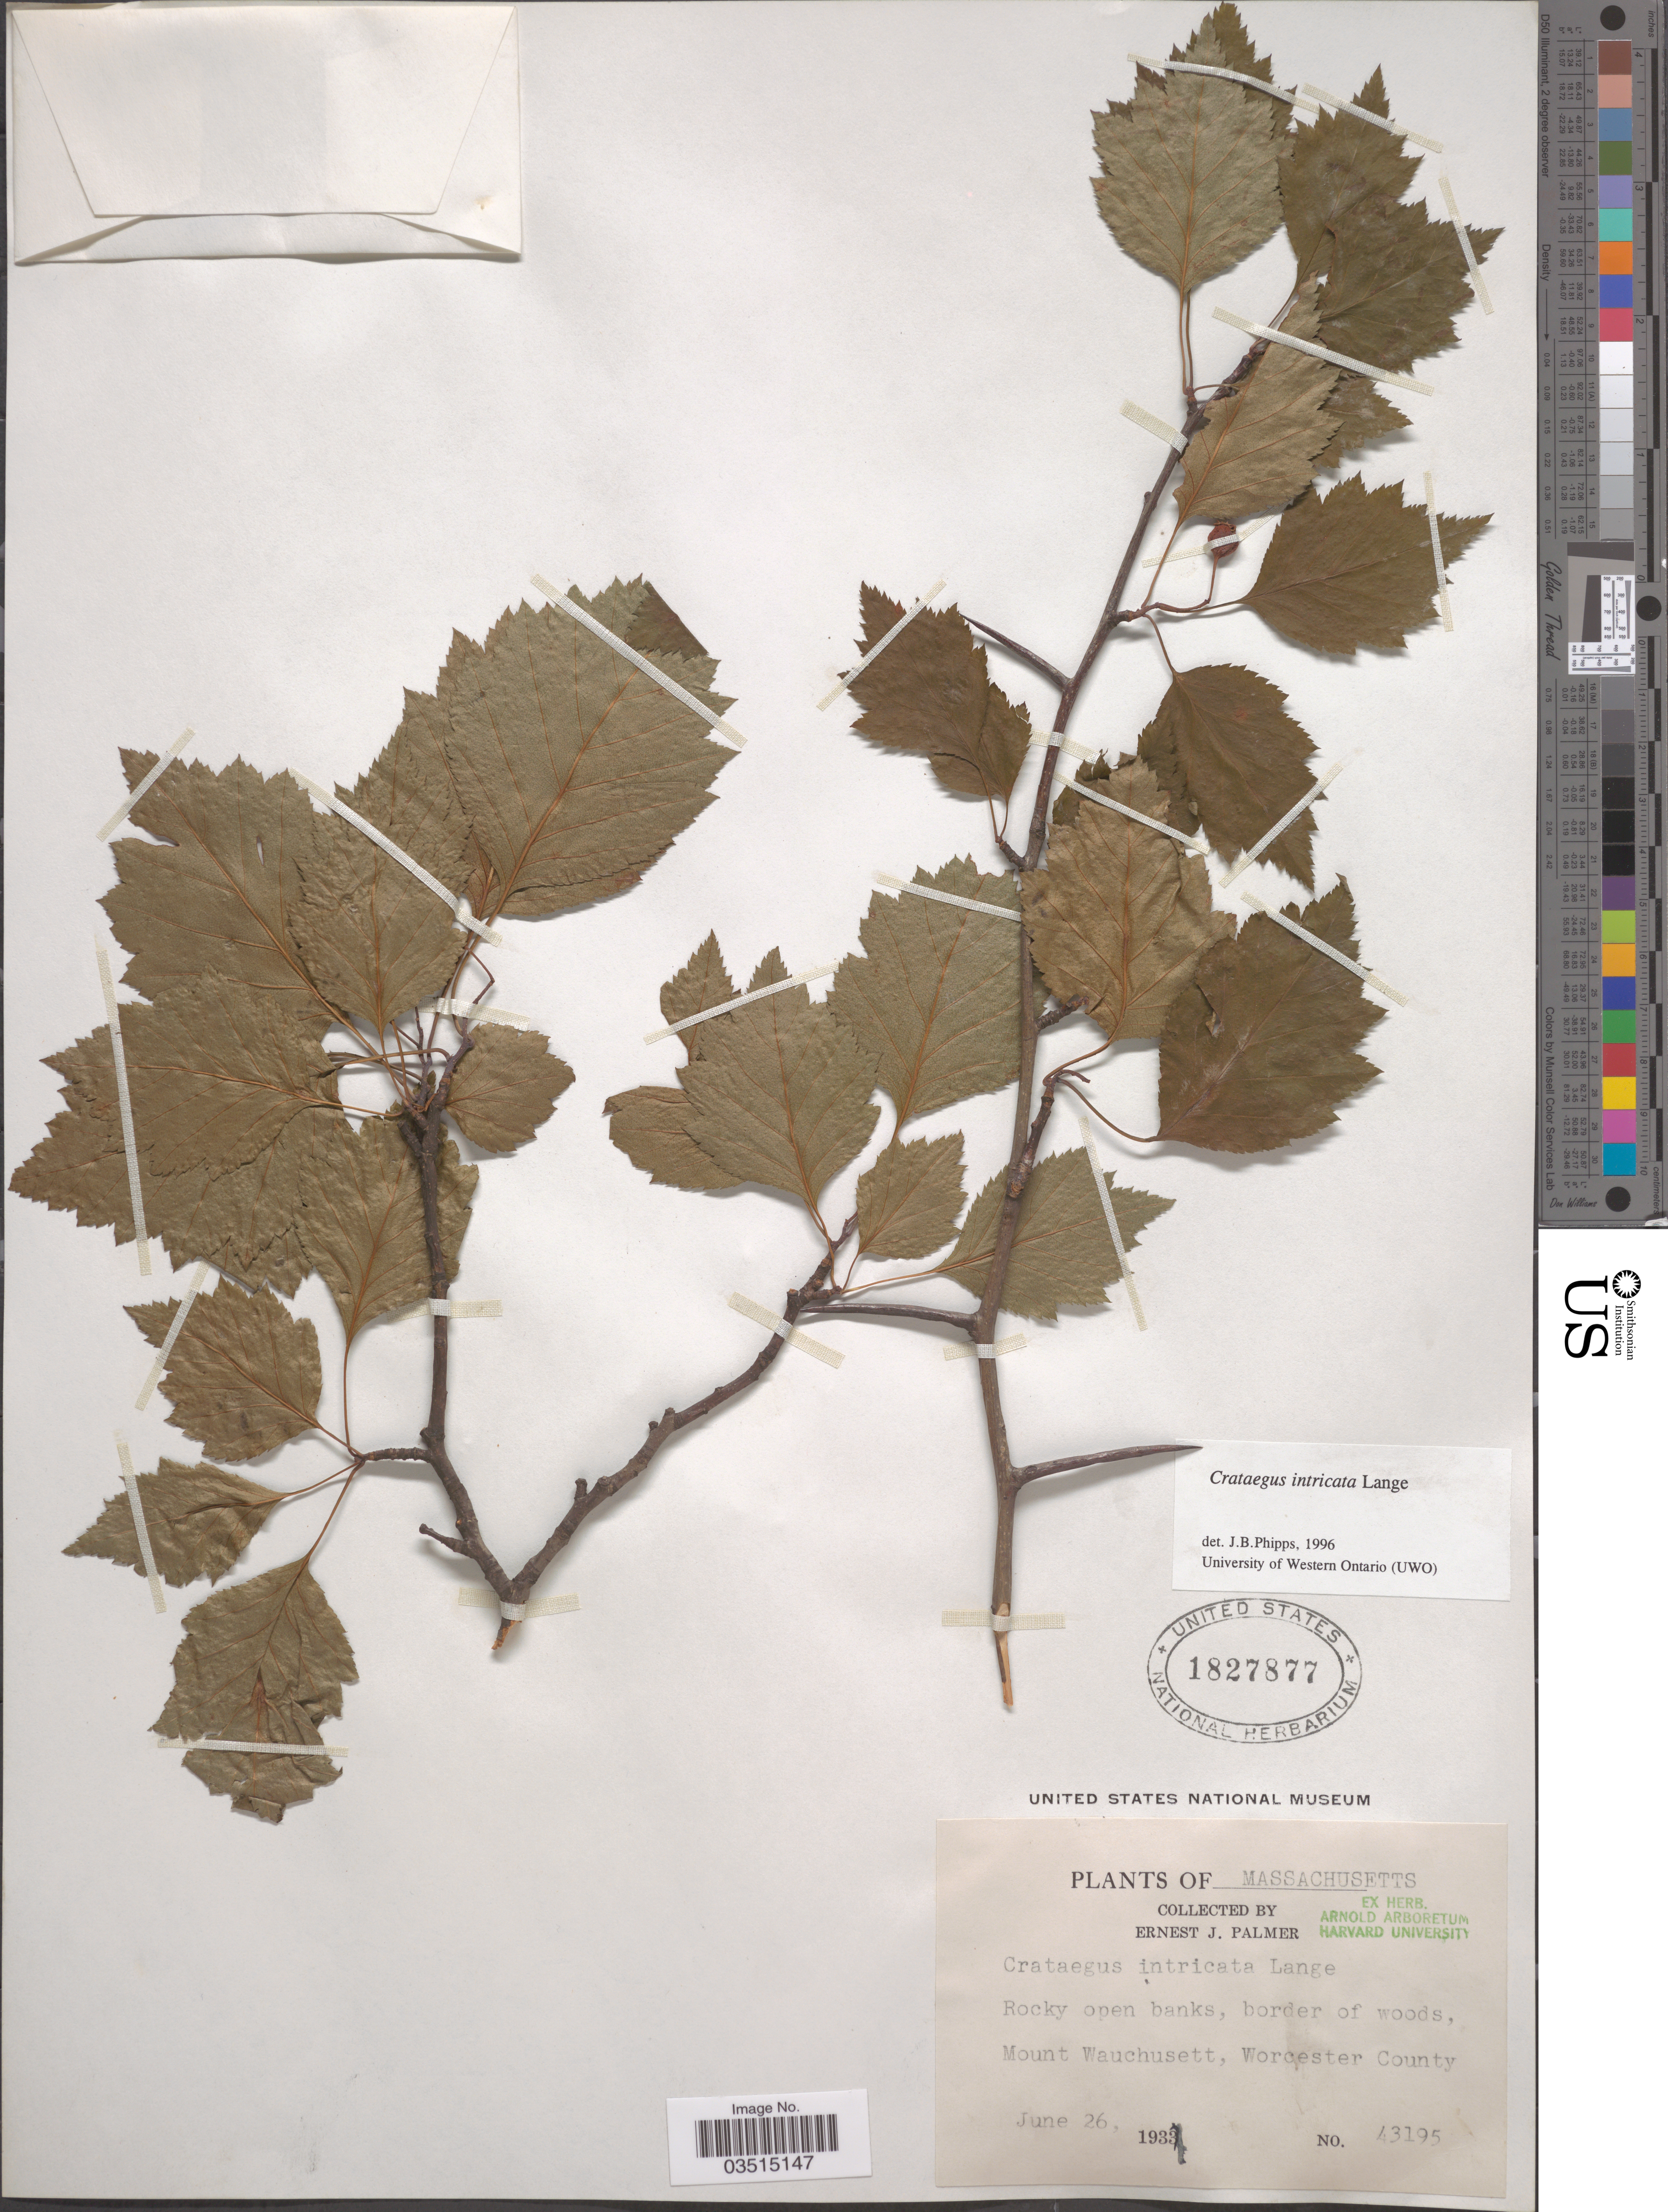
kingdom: Plantae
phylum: Tracheophyta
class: Magnoliopsida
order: Rosales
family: Rosaceae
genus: Crataegus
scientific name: Crataegus intricata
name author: Lange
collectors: E. J. Palmer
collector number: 43195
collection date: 1933-06-26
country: United States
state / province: Massachusetts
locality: Mount Wauchusett, Worcester County.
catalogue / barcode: US 1827877